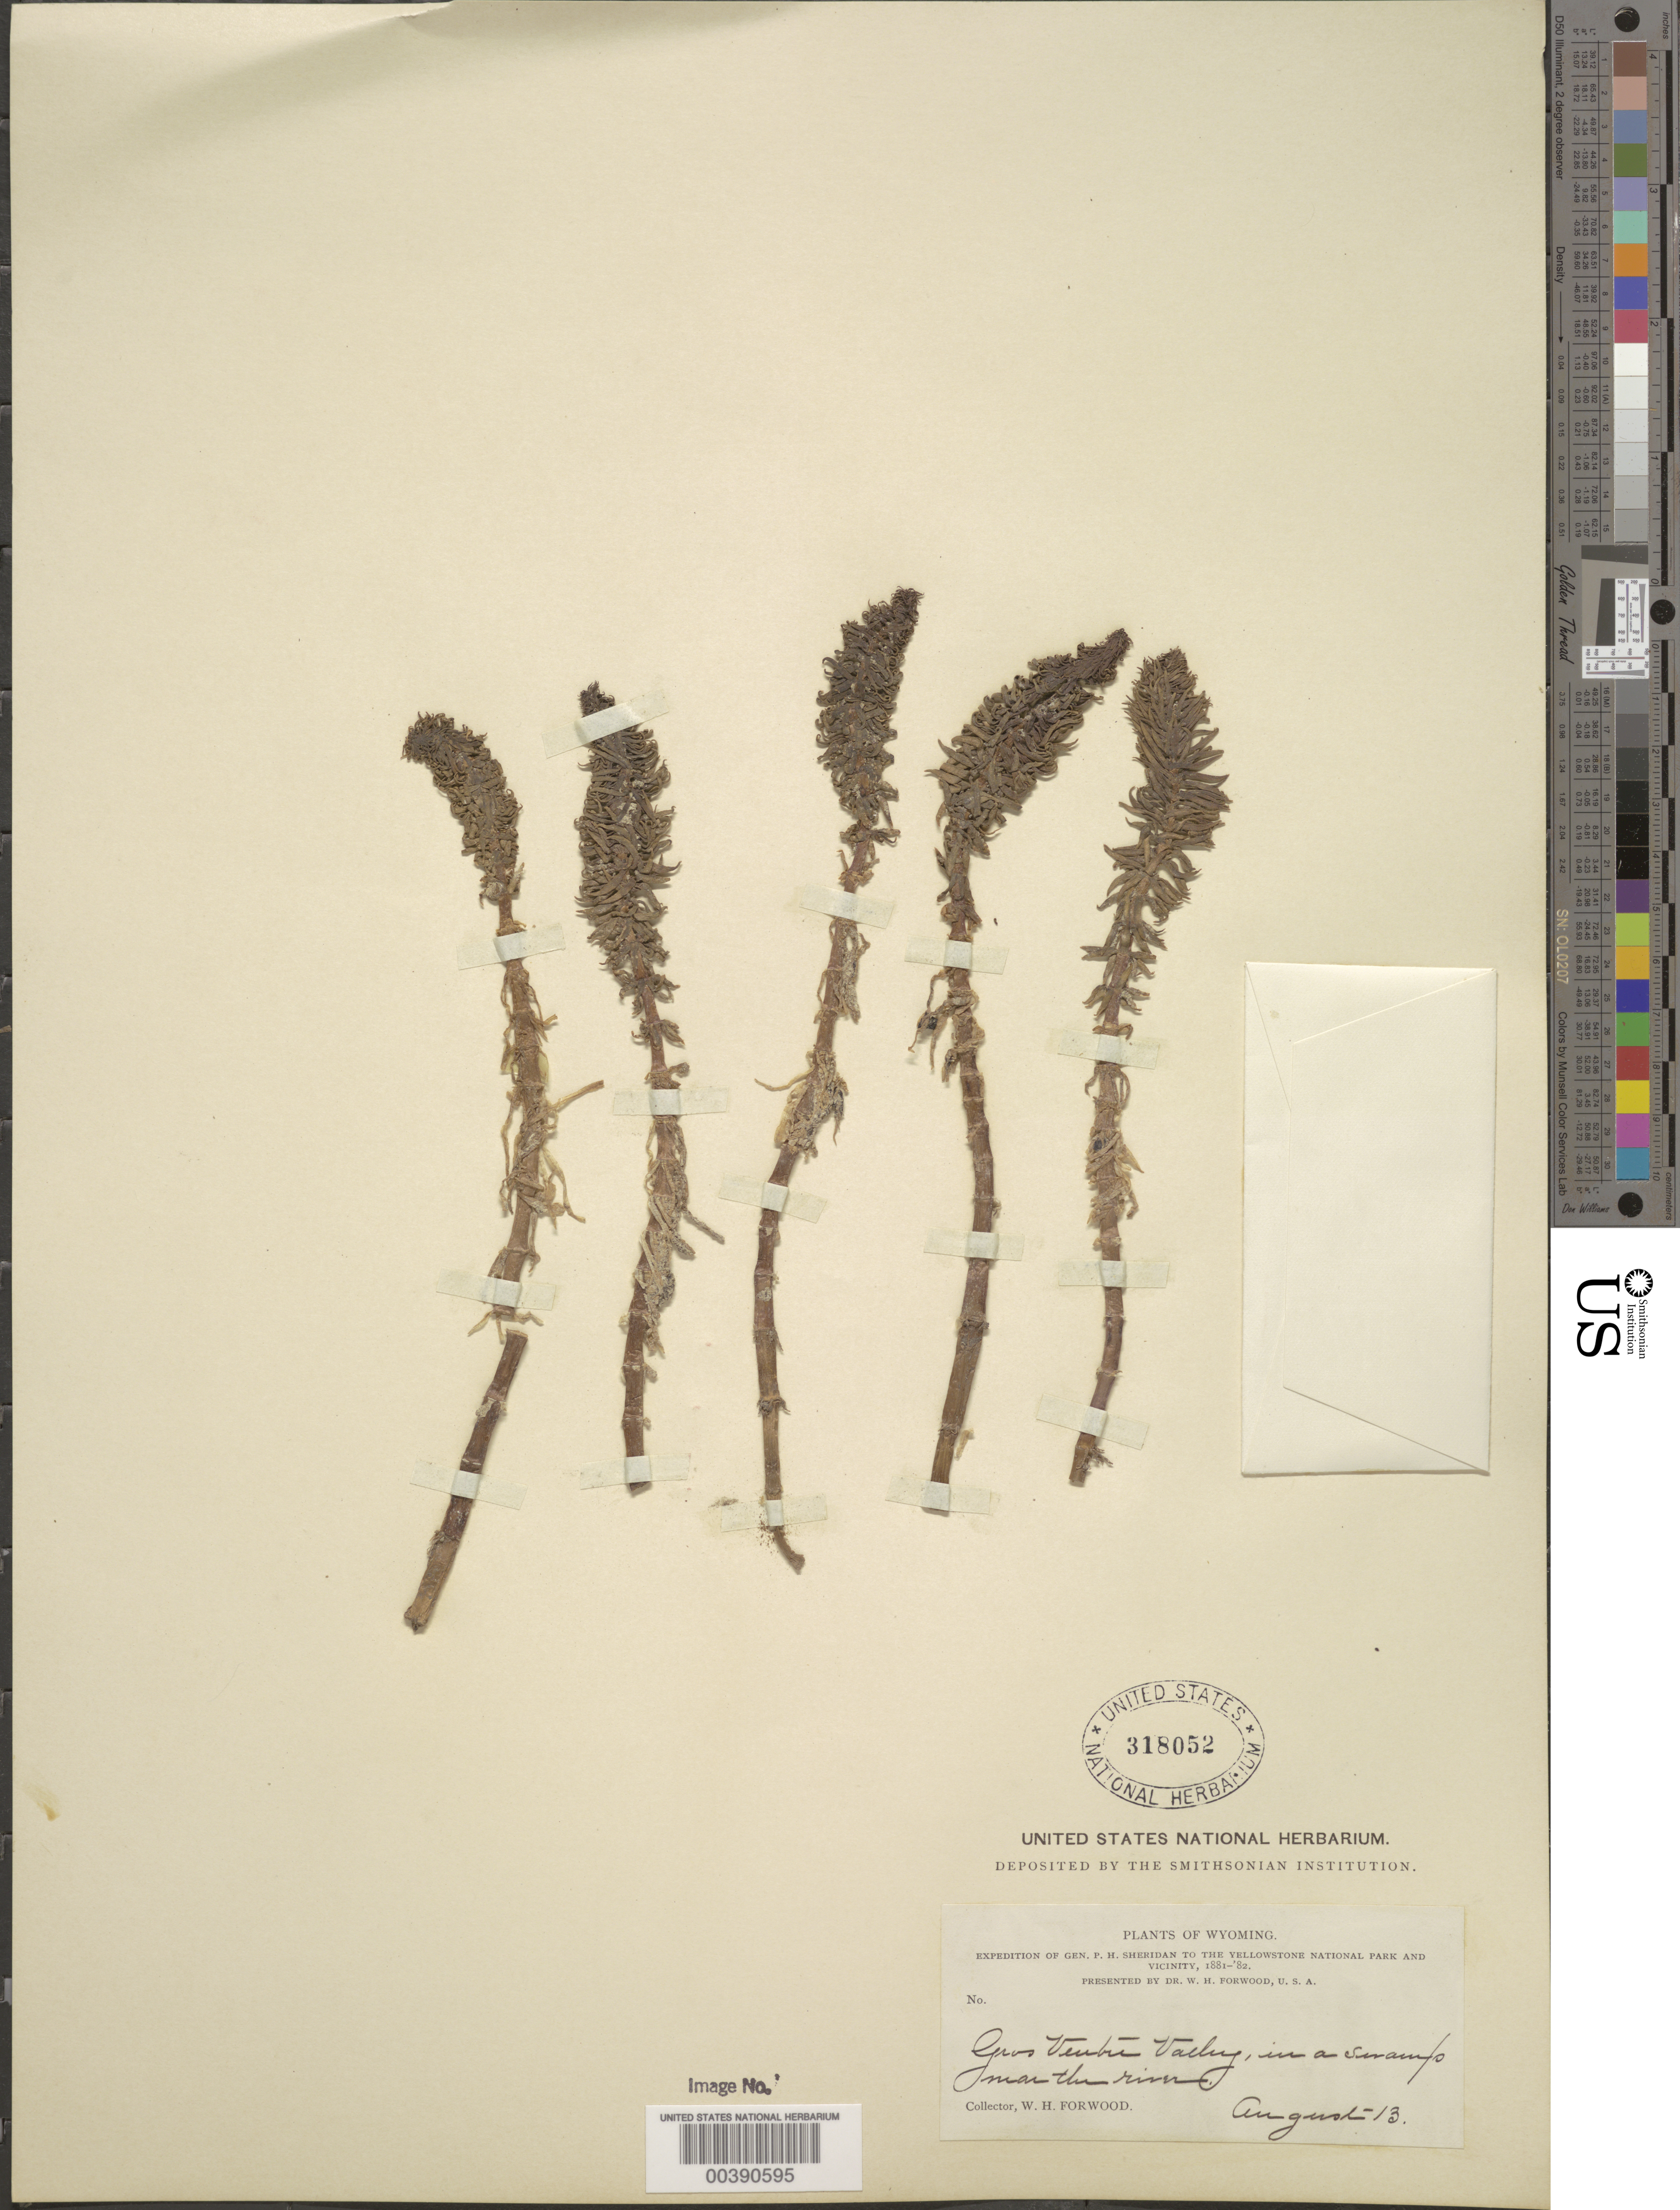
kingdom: Plantae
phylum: Tracheophyta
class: Magnoliopsida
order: Lamiales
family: Plantaginaceae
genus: Hippuris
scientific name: Hippuris vulgaris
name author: L.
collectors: W. Forwood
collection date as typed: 13 Aug 1881 or 13 Aug 1882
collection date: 1881-08-13 or 1882-08-13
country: United States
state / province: Wyoming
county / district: Park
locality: Yellowstone park, gros ventre valley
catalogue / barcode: US 318052